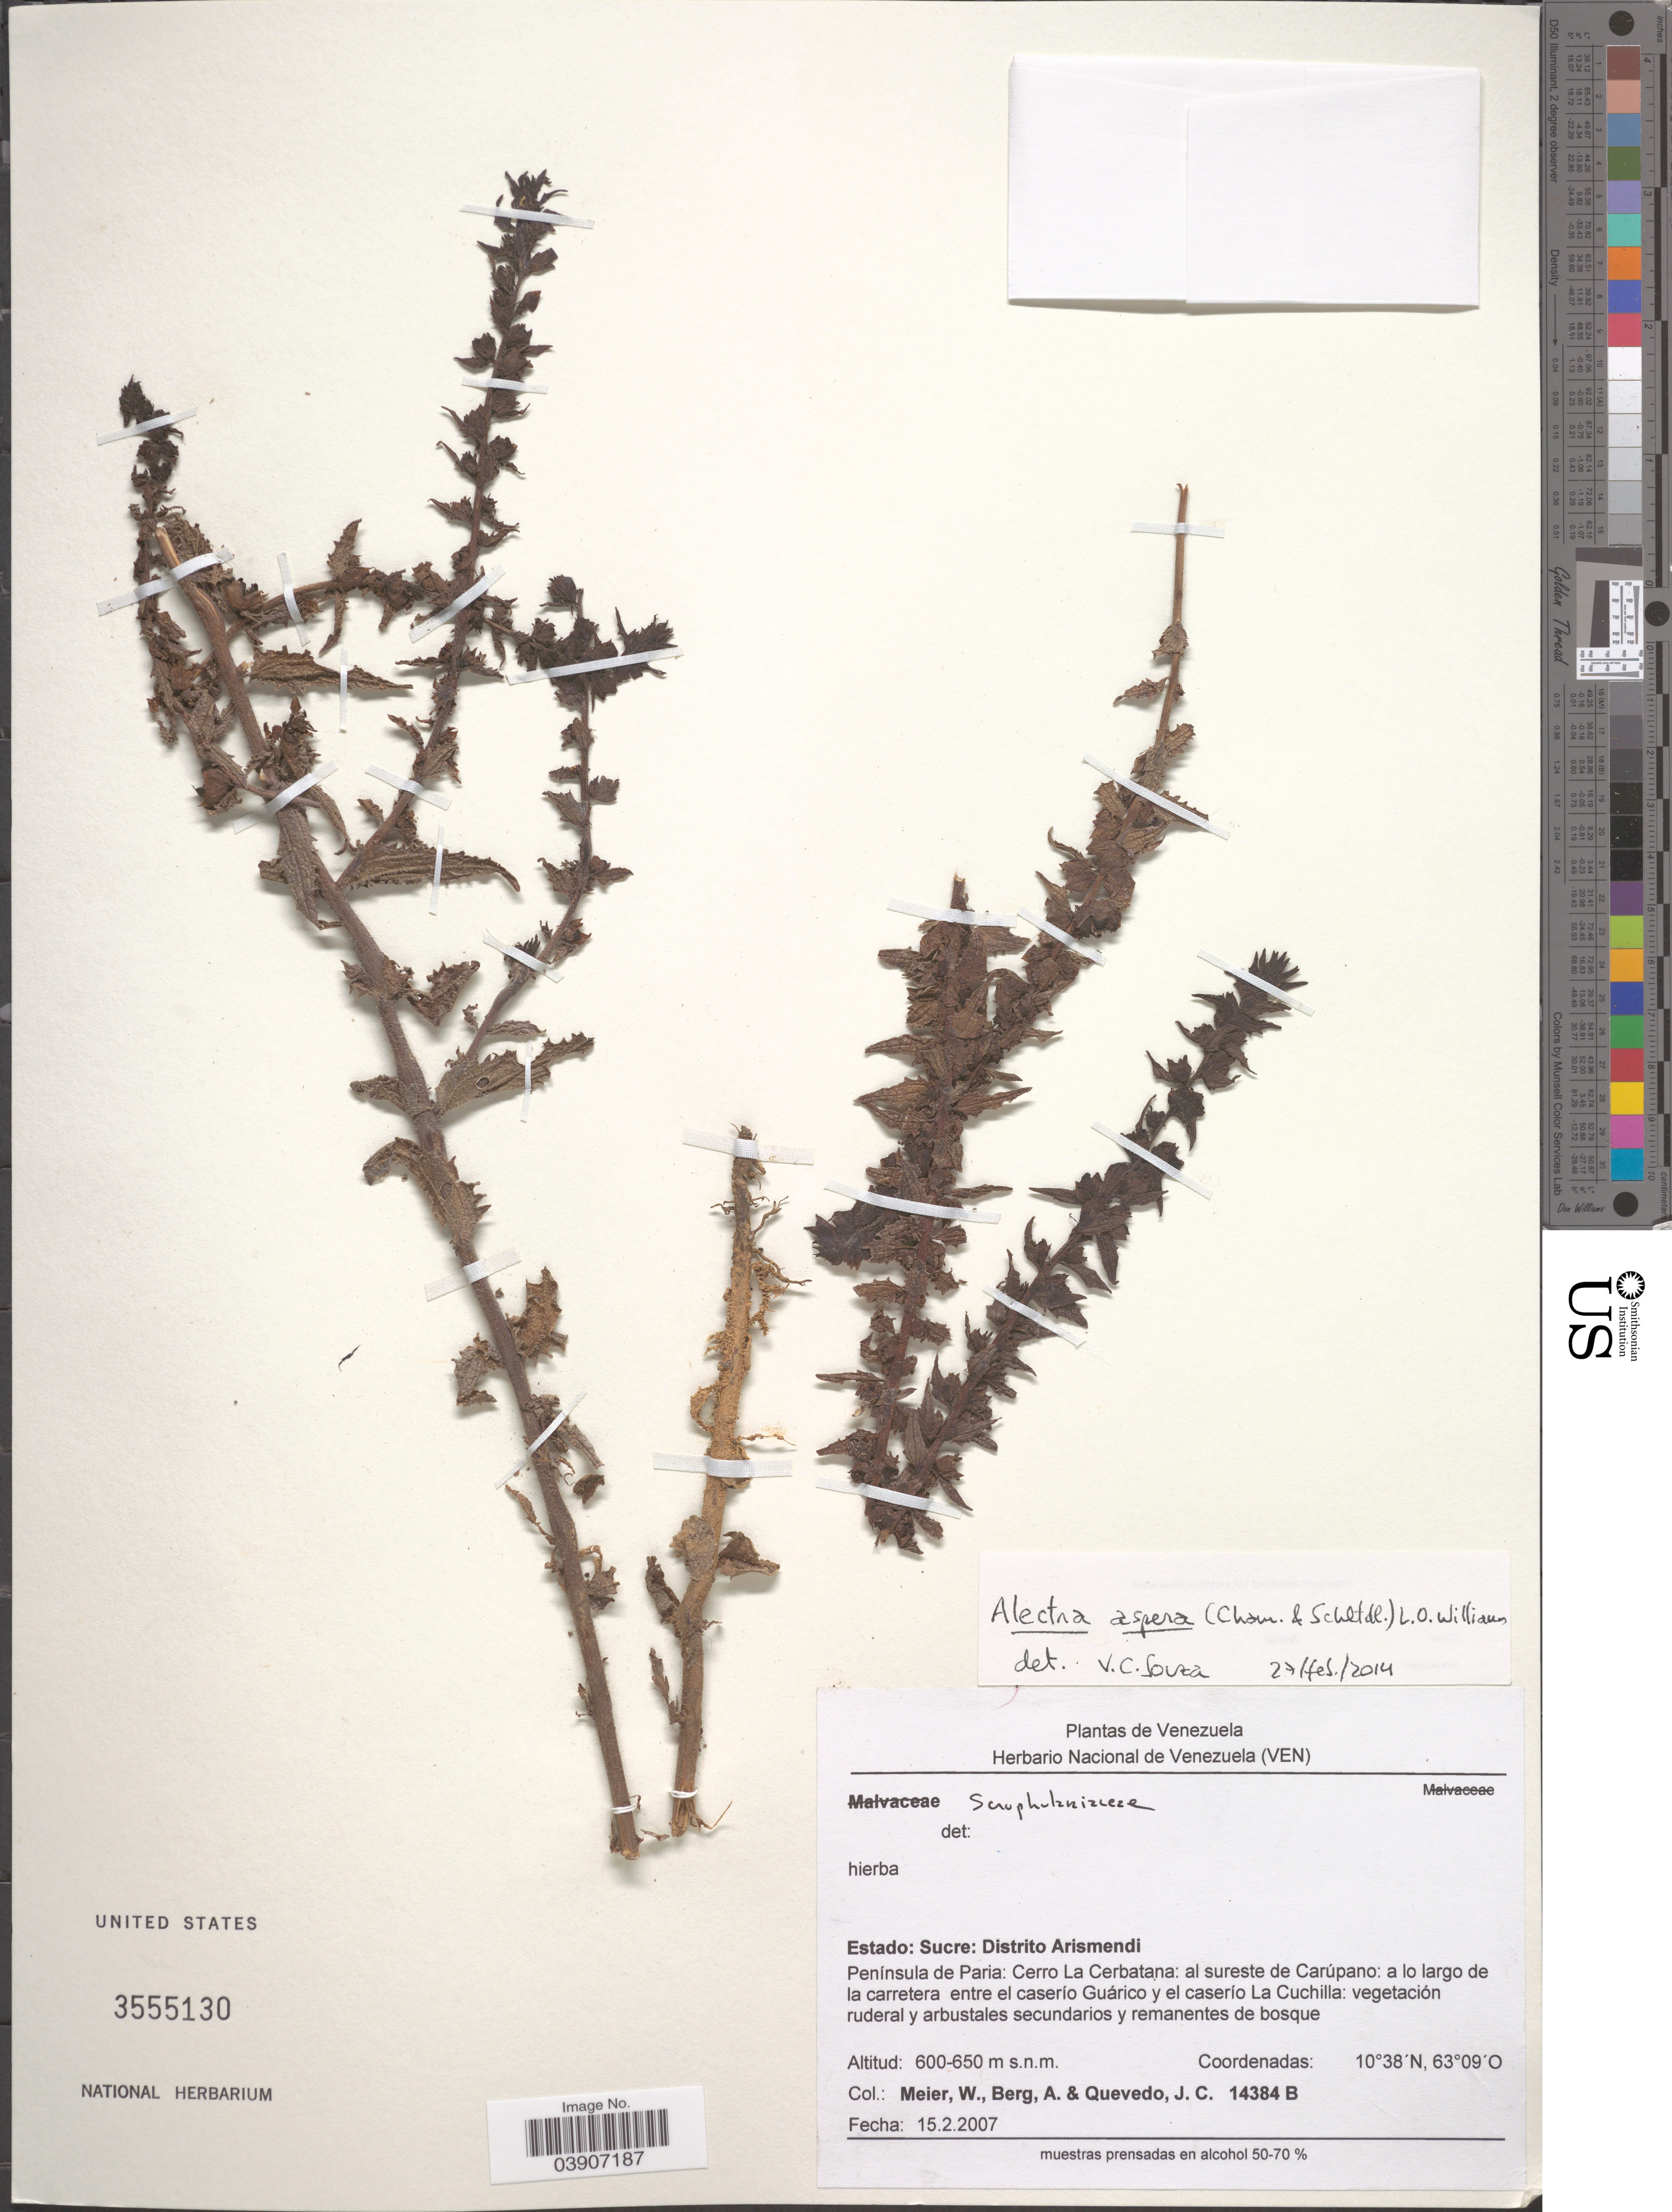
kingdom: Plantae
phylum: Tracheophyta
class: Magnoliopsida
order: Lamiales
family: Orobanchaceae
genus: Alectra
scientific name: Alectra aspera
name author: (Cham. & Schltdl.) L.O. Williams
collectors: W. Meier, A. Berg & J. Quevedo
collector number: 14384 B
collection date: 2007-02-15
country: Venezuela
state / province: Sucre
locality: Distrito Arismendi. Península de Paria: Cerro La Cerbatana: al sureste de Carúpano: a lo largo de la carretera entre el caserío Guárico y el caserío La Cuchilla.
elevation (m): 600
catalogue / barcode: US 3555130